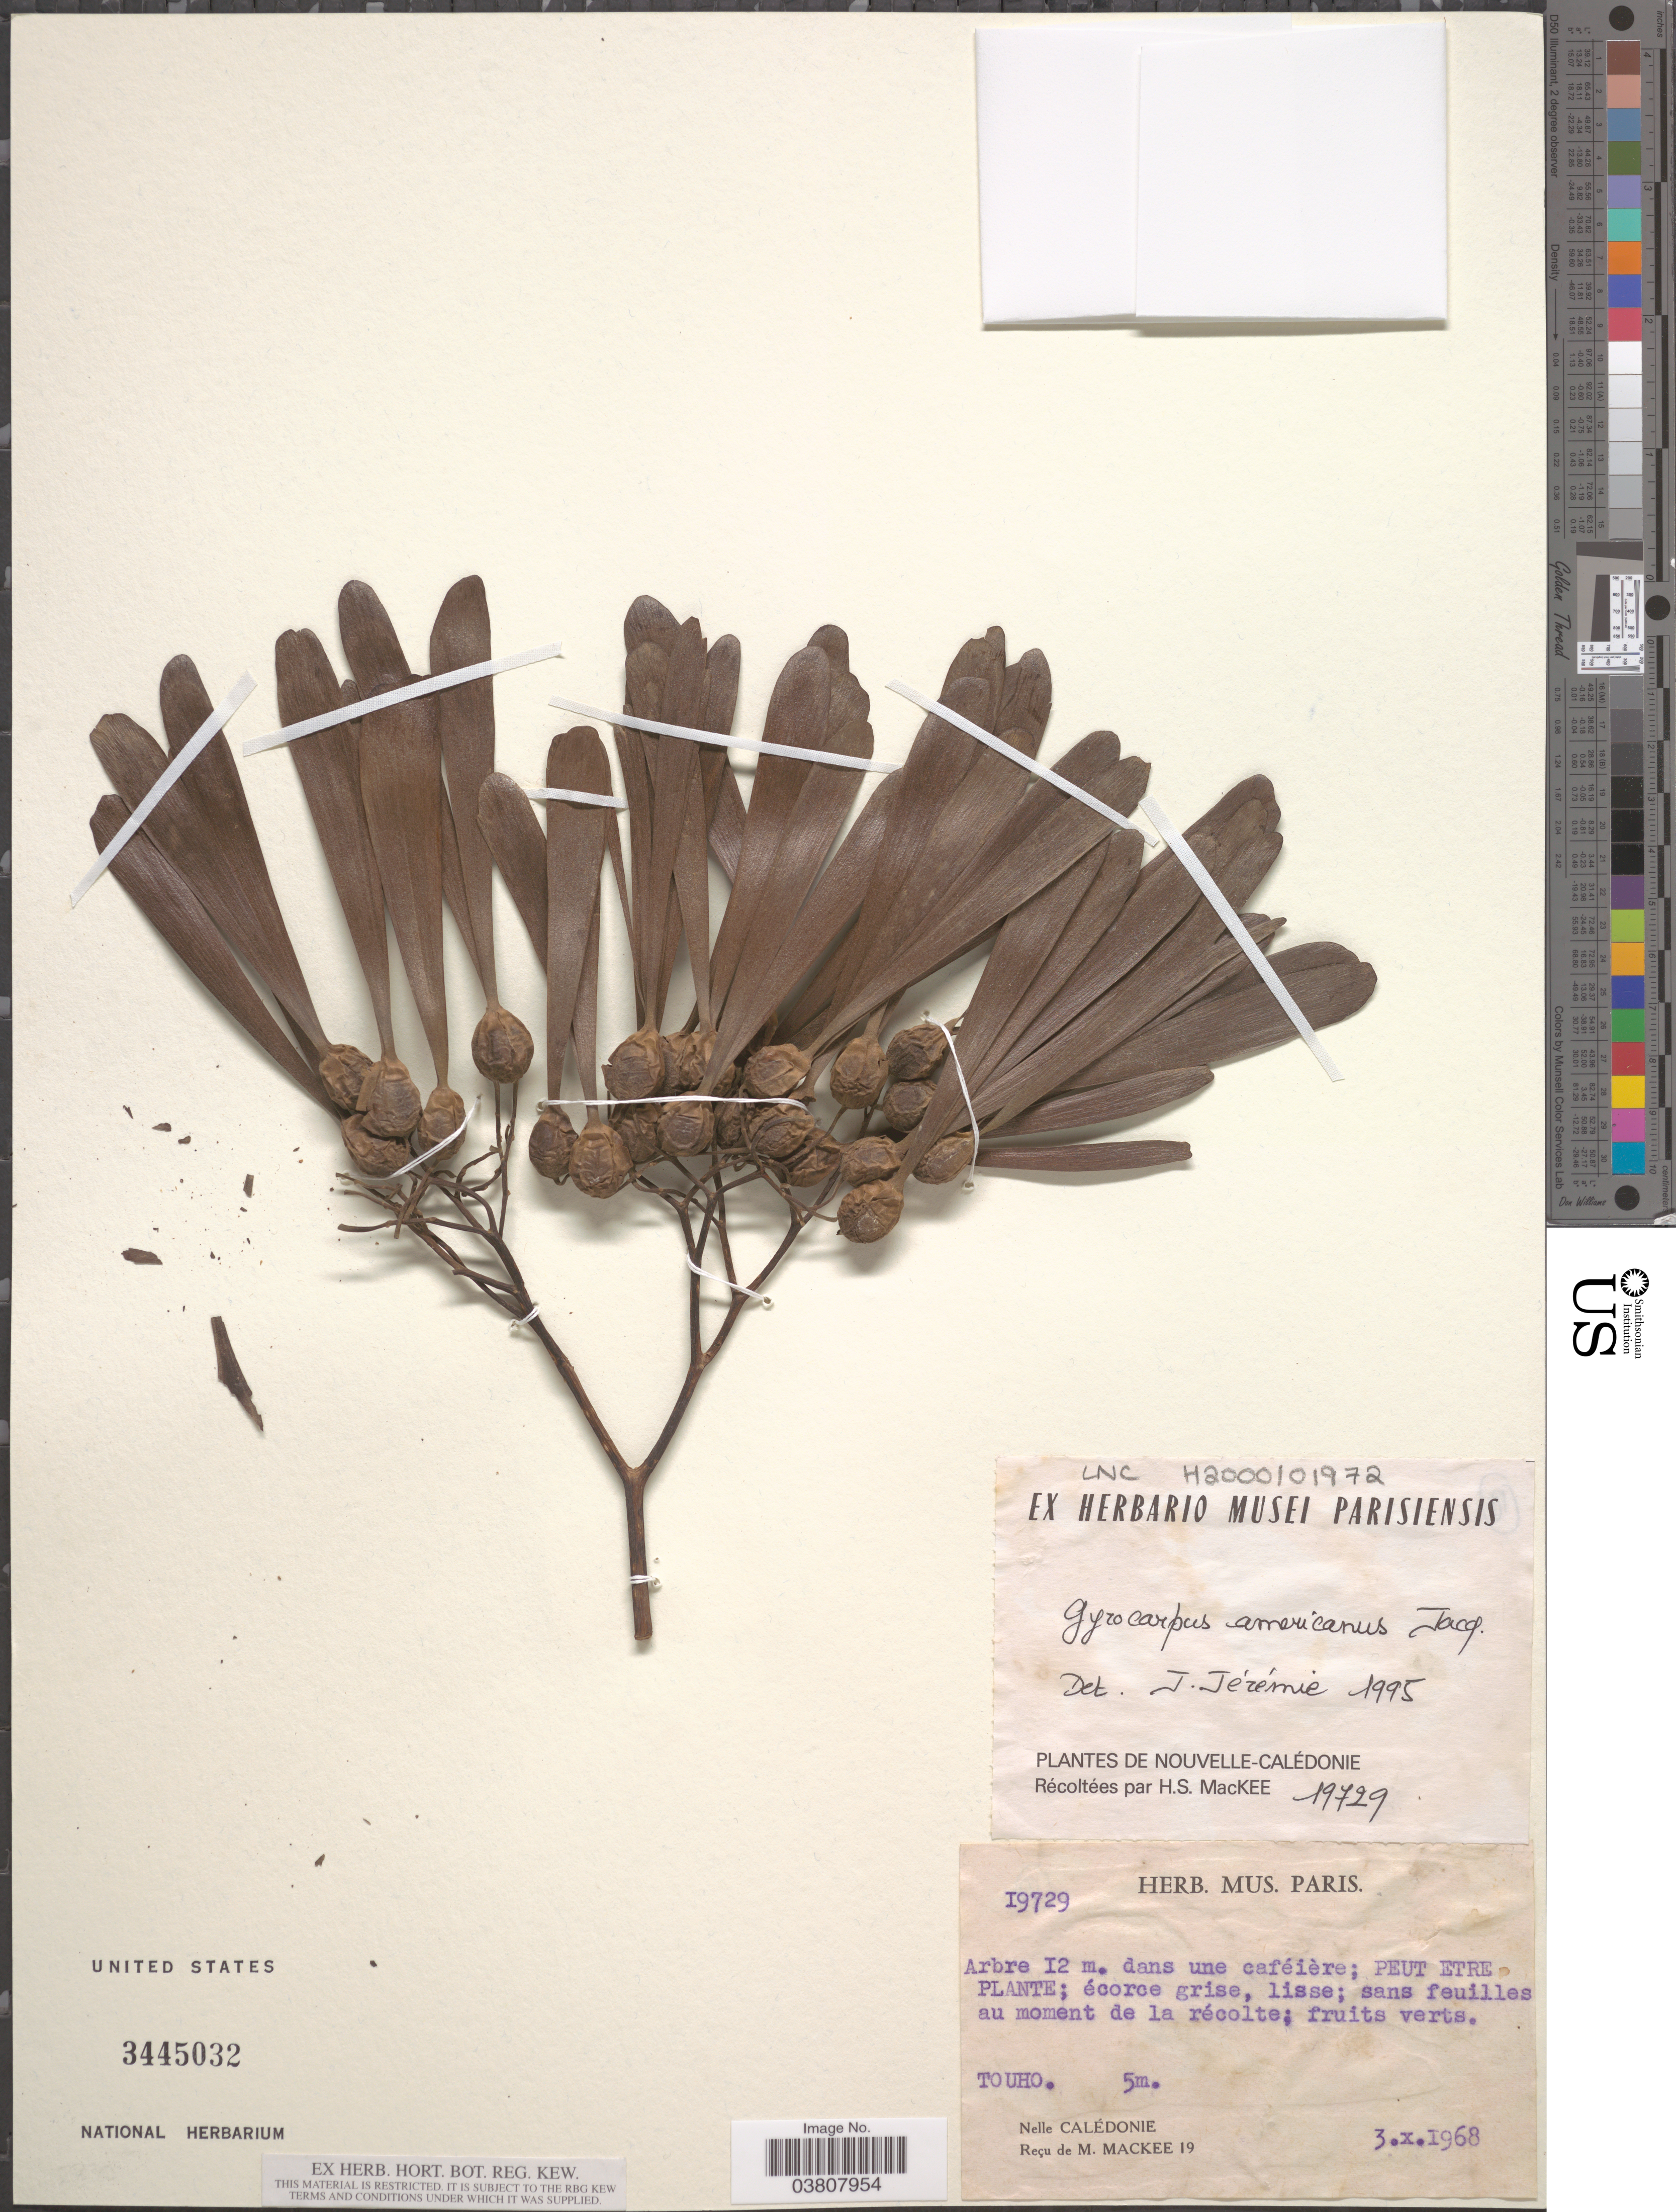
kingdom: Plantae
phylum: Tracheophyta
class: Magnoliopsida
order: Laurales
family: Hernandiaceae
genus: Gyrocarpus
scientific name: Gyrocarpus americanus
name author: Jacq.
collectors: M. Mackee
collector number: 19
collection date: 1968-10-03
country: New Caledonia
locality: Touho. Nelle Calédonie.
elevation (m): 5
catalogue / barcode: US 3445032